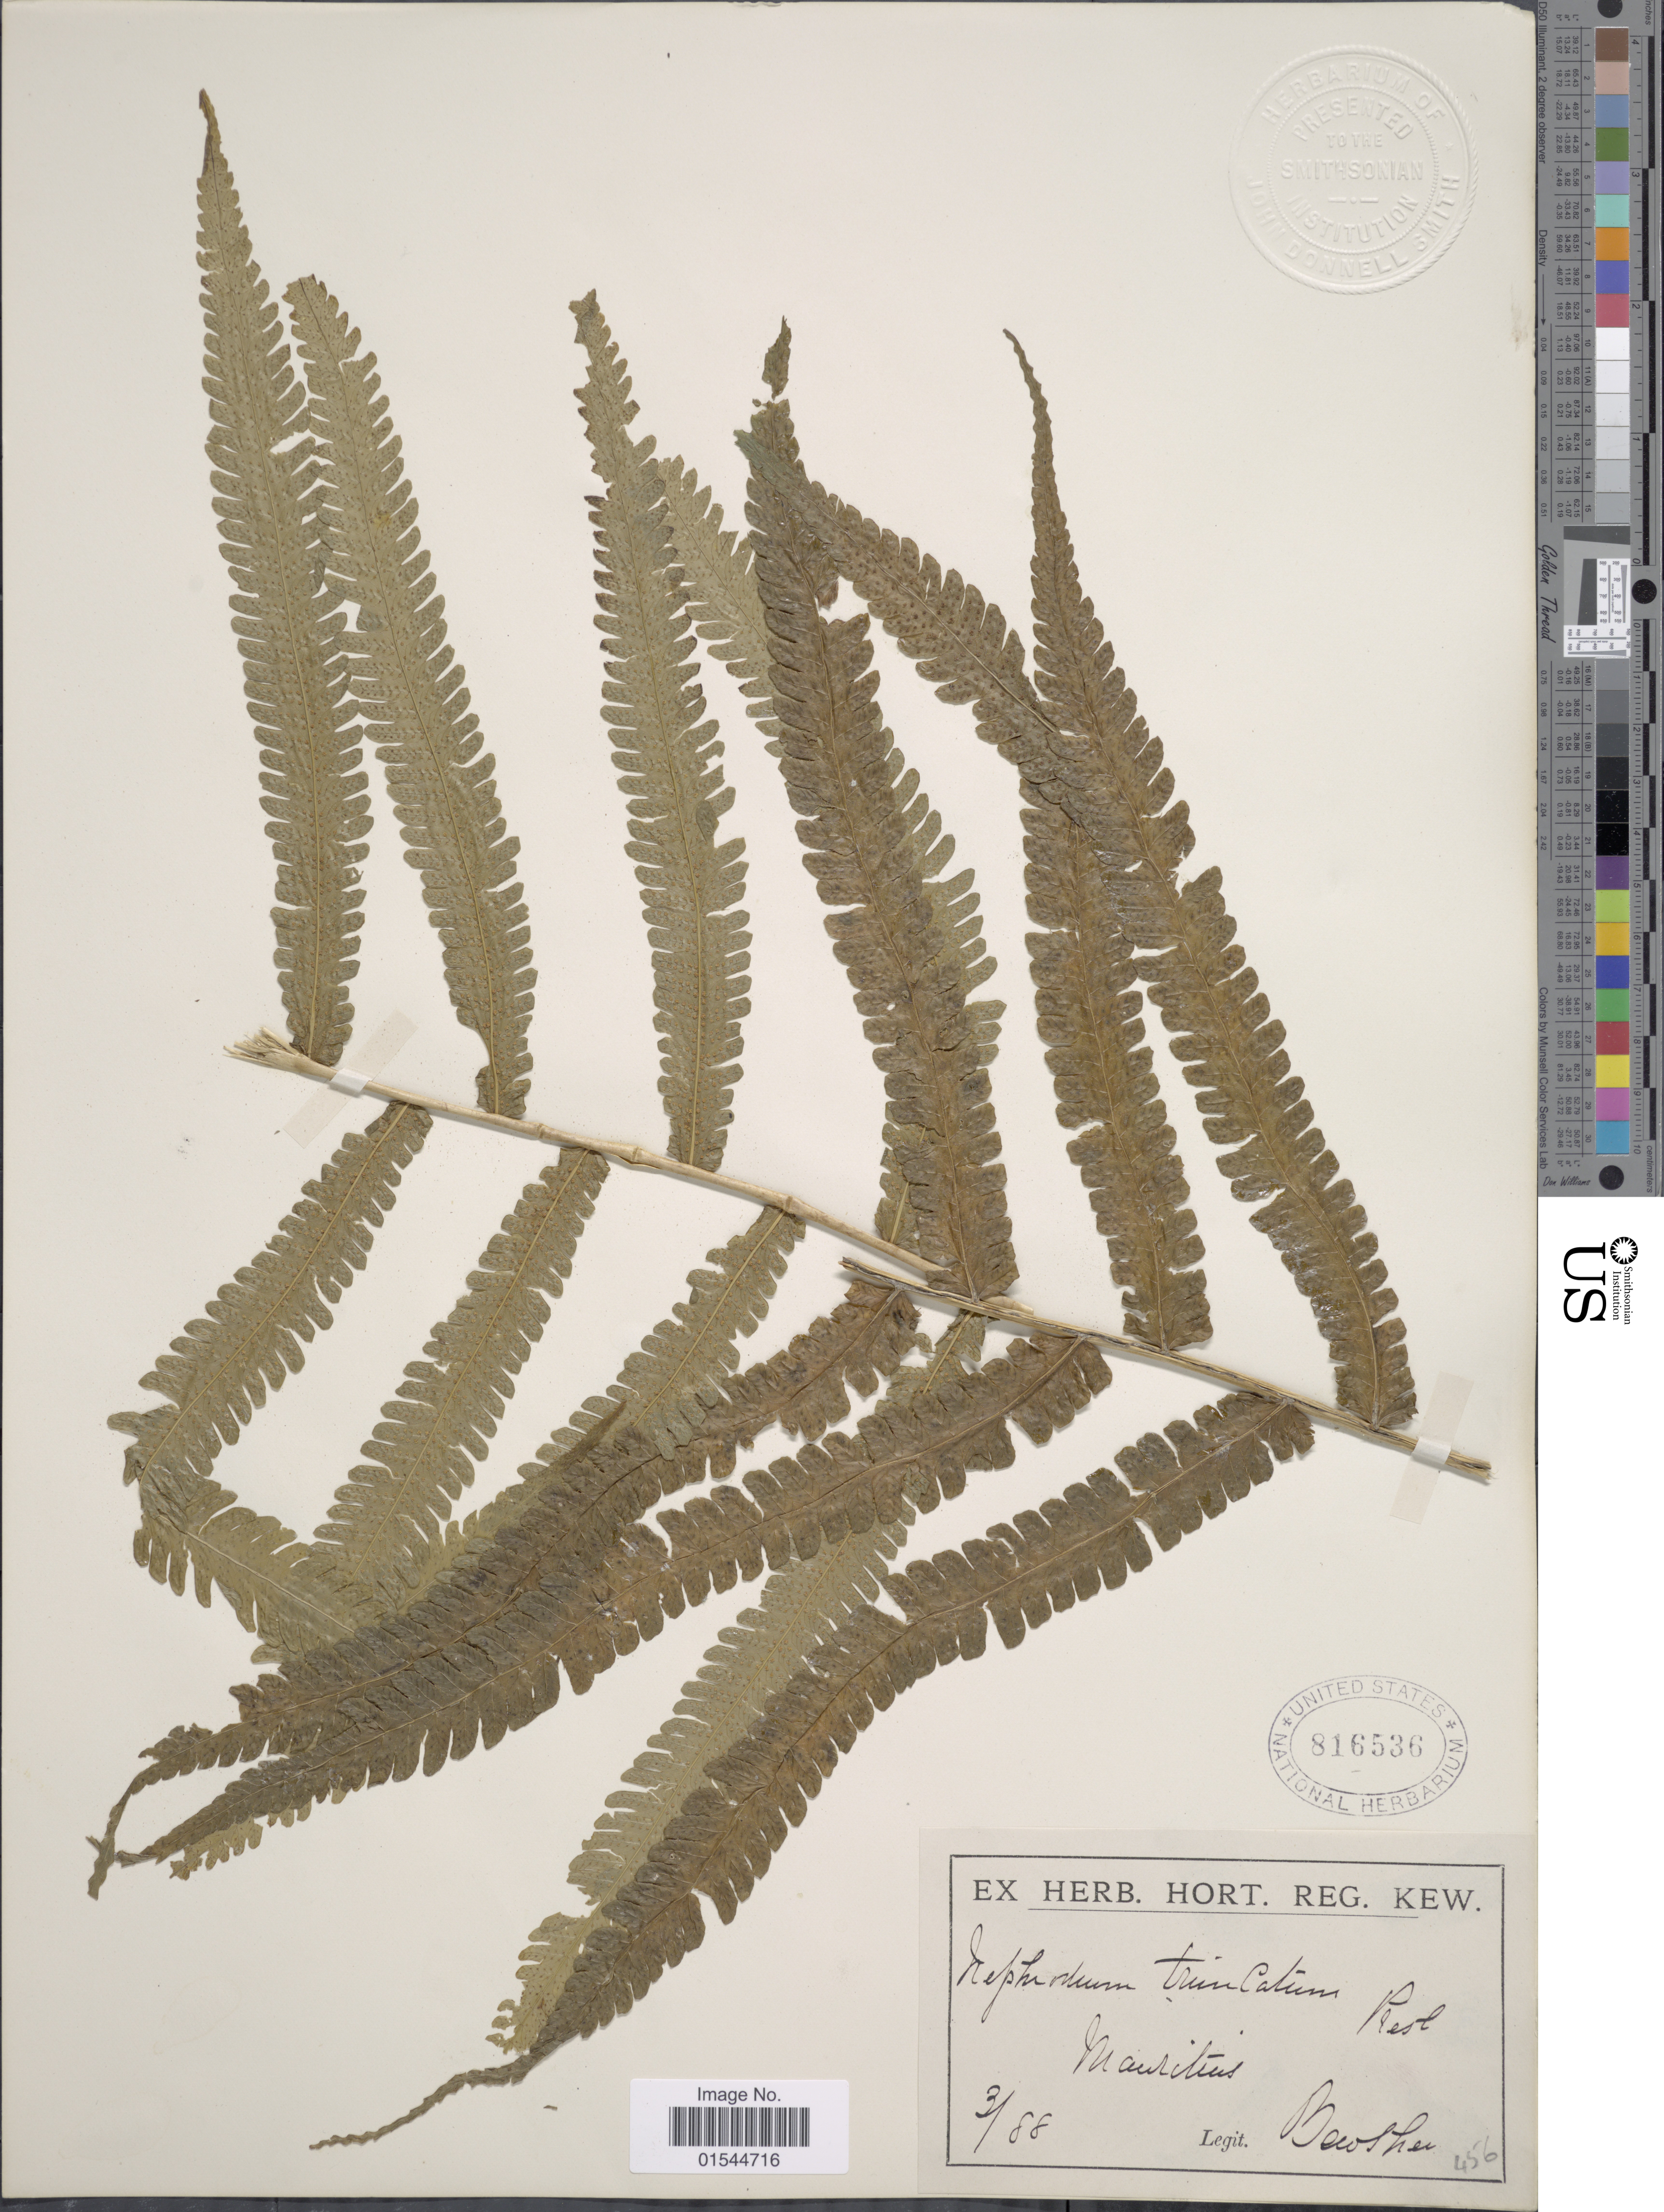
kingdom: Plantae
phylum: Tracheophyta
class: Polypodiopsida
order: Polypodiales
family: Thelypteridaceae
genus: Pneumatopteris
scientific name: Pneumatopteris truncata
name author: (Poir.) Holttum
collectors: C. Bewsher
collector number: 456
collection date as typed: Transcribed d/m/y: /3/88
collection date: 1888-03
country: Mauritius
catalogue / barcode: US 816536